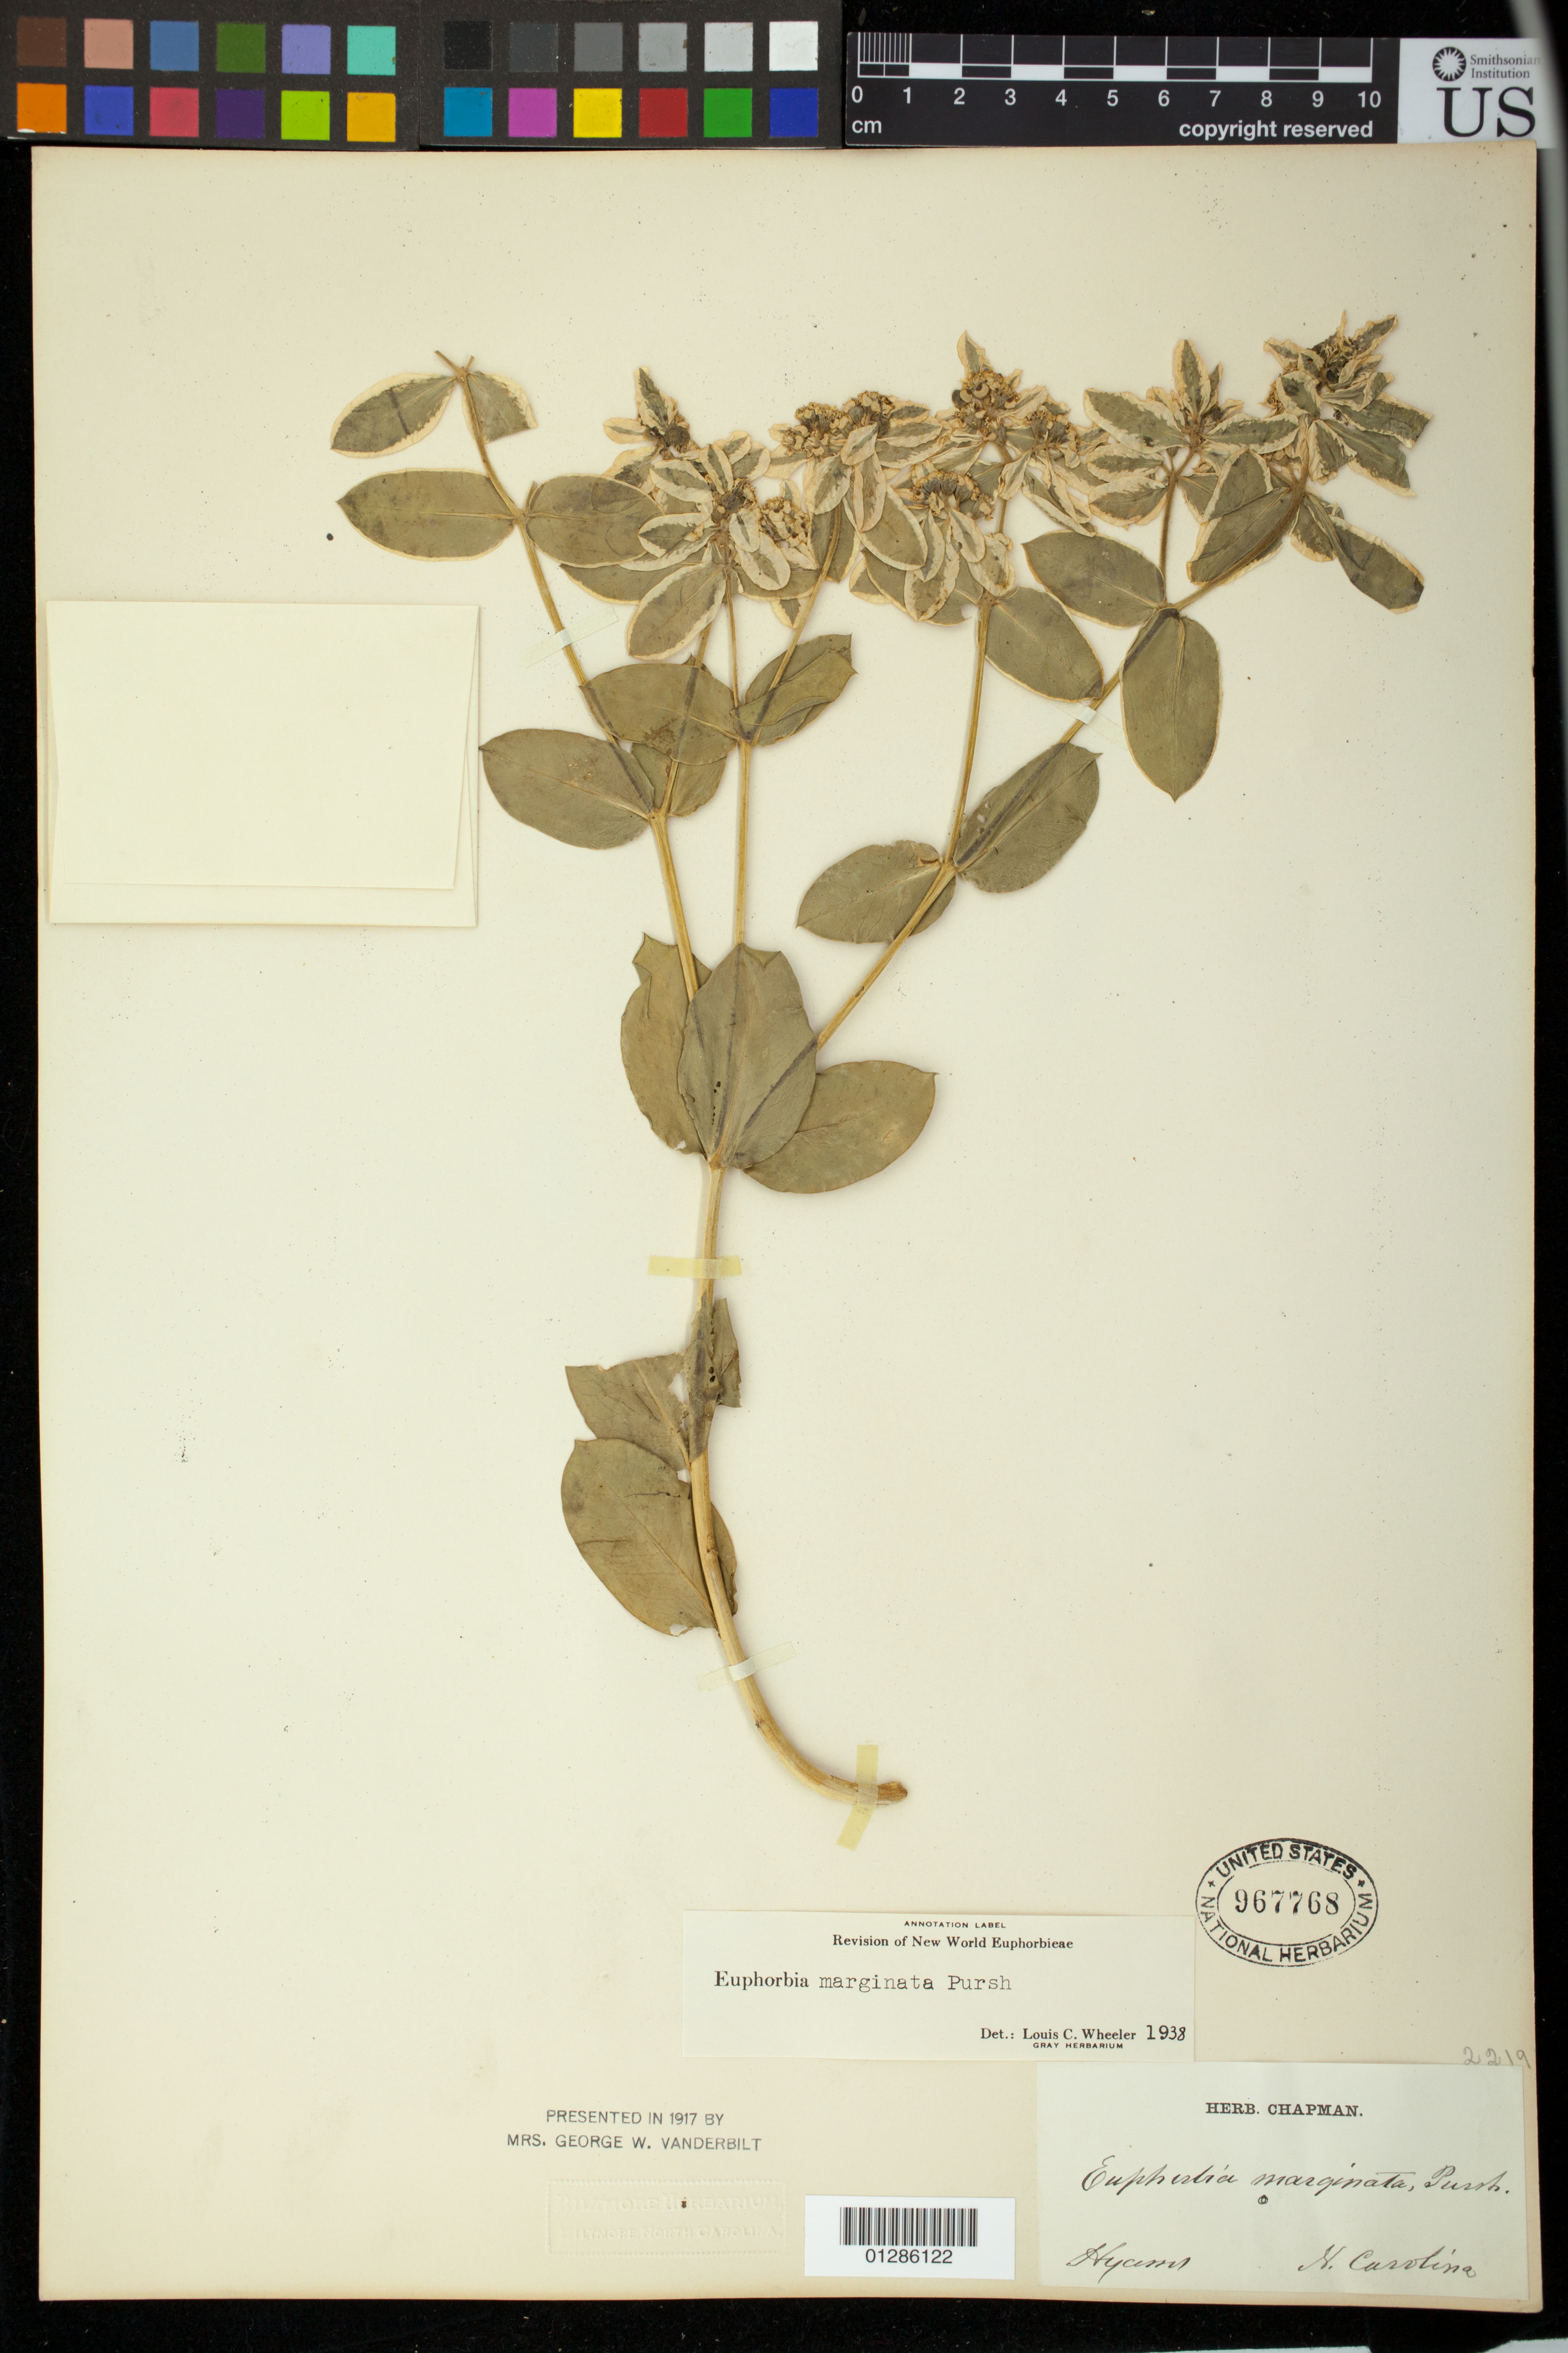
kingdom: Plantae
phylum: Tracheophyta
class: Magnoliopsida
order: Malpighiales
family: Euphorbiaceae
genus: Euphorbia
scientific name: Euphorbia marginata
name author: Pursh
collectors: -. Hyams & ex herb. Chapman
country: United States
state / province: North Carolina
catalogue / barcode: US 967768